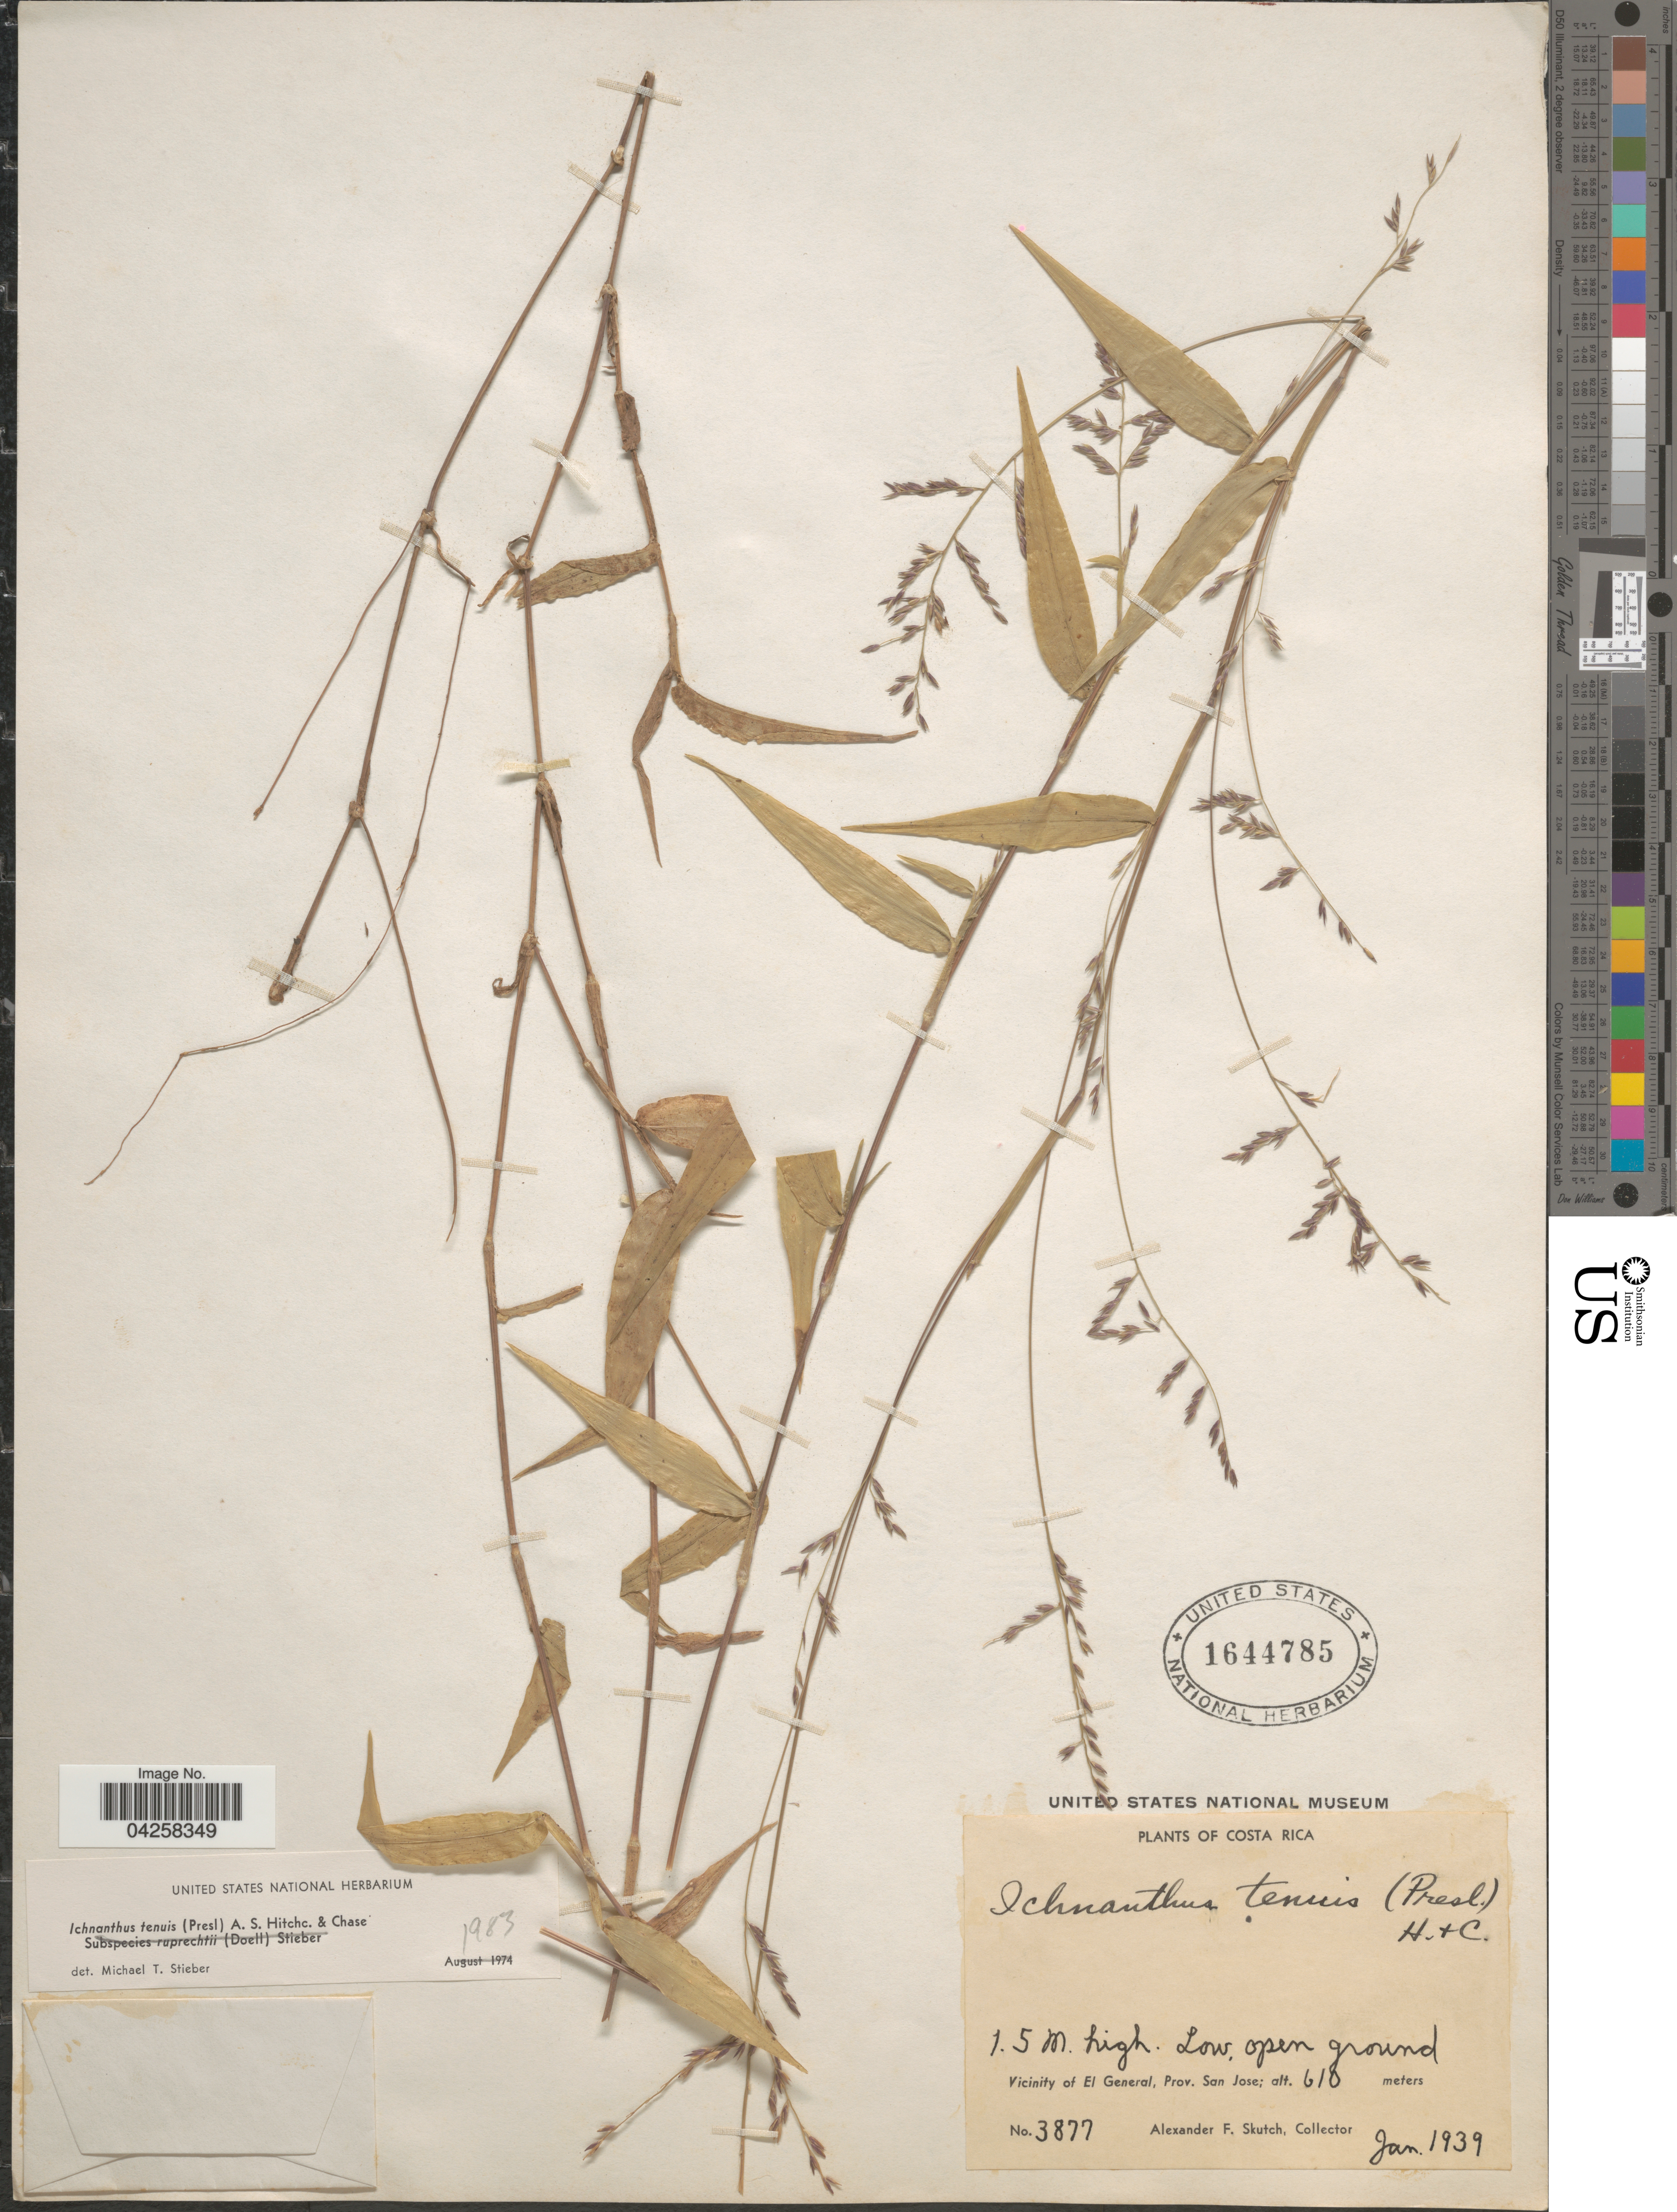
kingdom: Plantae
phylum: Tracheophyta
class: Liliopsida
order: Poales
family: Poaceae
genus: Ichnanthus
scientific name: Ichnanthus tenuis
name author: (J. Presl) Hitchc. & Chase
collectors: A. F. Skutch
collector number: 3877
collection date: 1939-01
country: Costa Rica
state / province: San José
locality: Vicinity of El General.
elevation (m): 610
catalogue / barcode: US 1644785